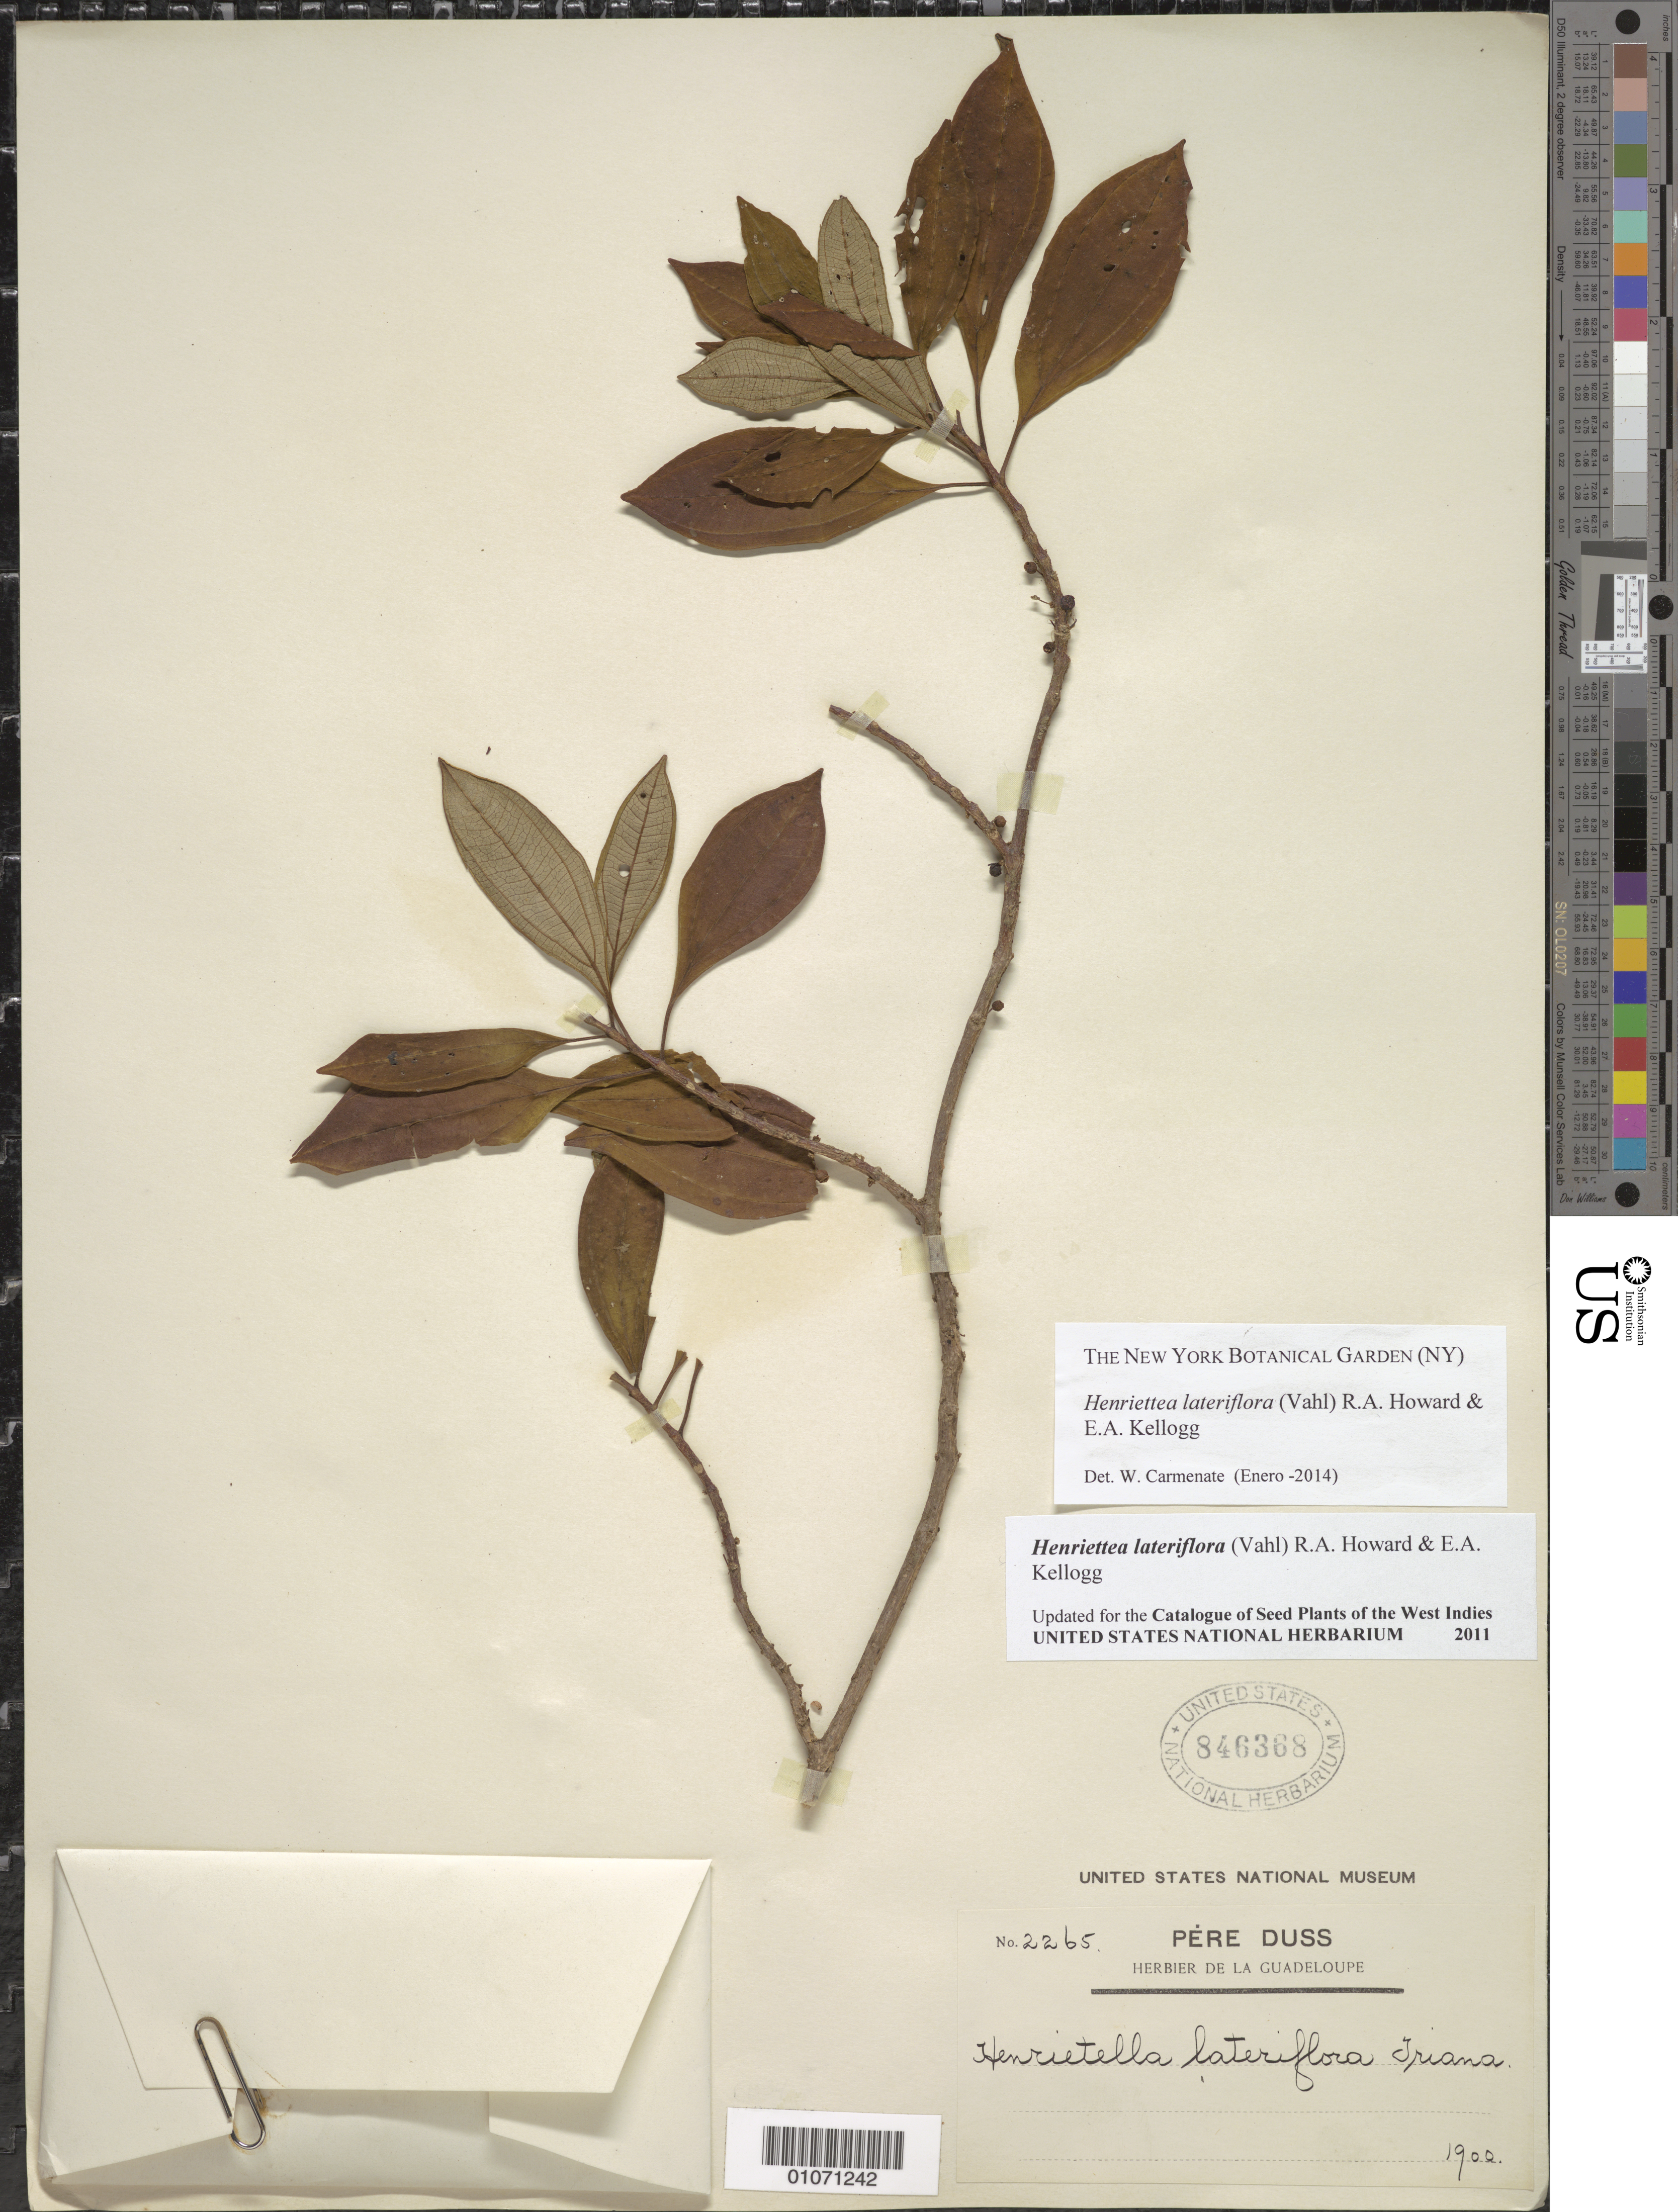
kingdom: Plantae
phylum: Tracheophyta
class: Magnoliopsida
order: Myrtales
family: Melastomataceae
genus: Henriettea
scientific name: Henriettea lateriflora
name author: (Vahl) R.A. Howard & E.A. Kellogg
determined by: Carmenate, W.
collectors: Père Duss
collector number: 2265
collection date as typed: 1900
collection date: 1900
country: Guadeloupe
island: Basse Terre [Guadeloupe]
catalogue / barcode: US 846368